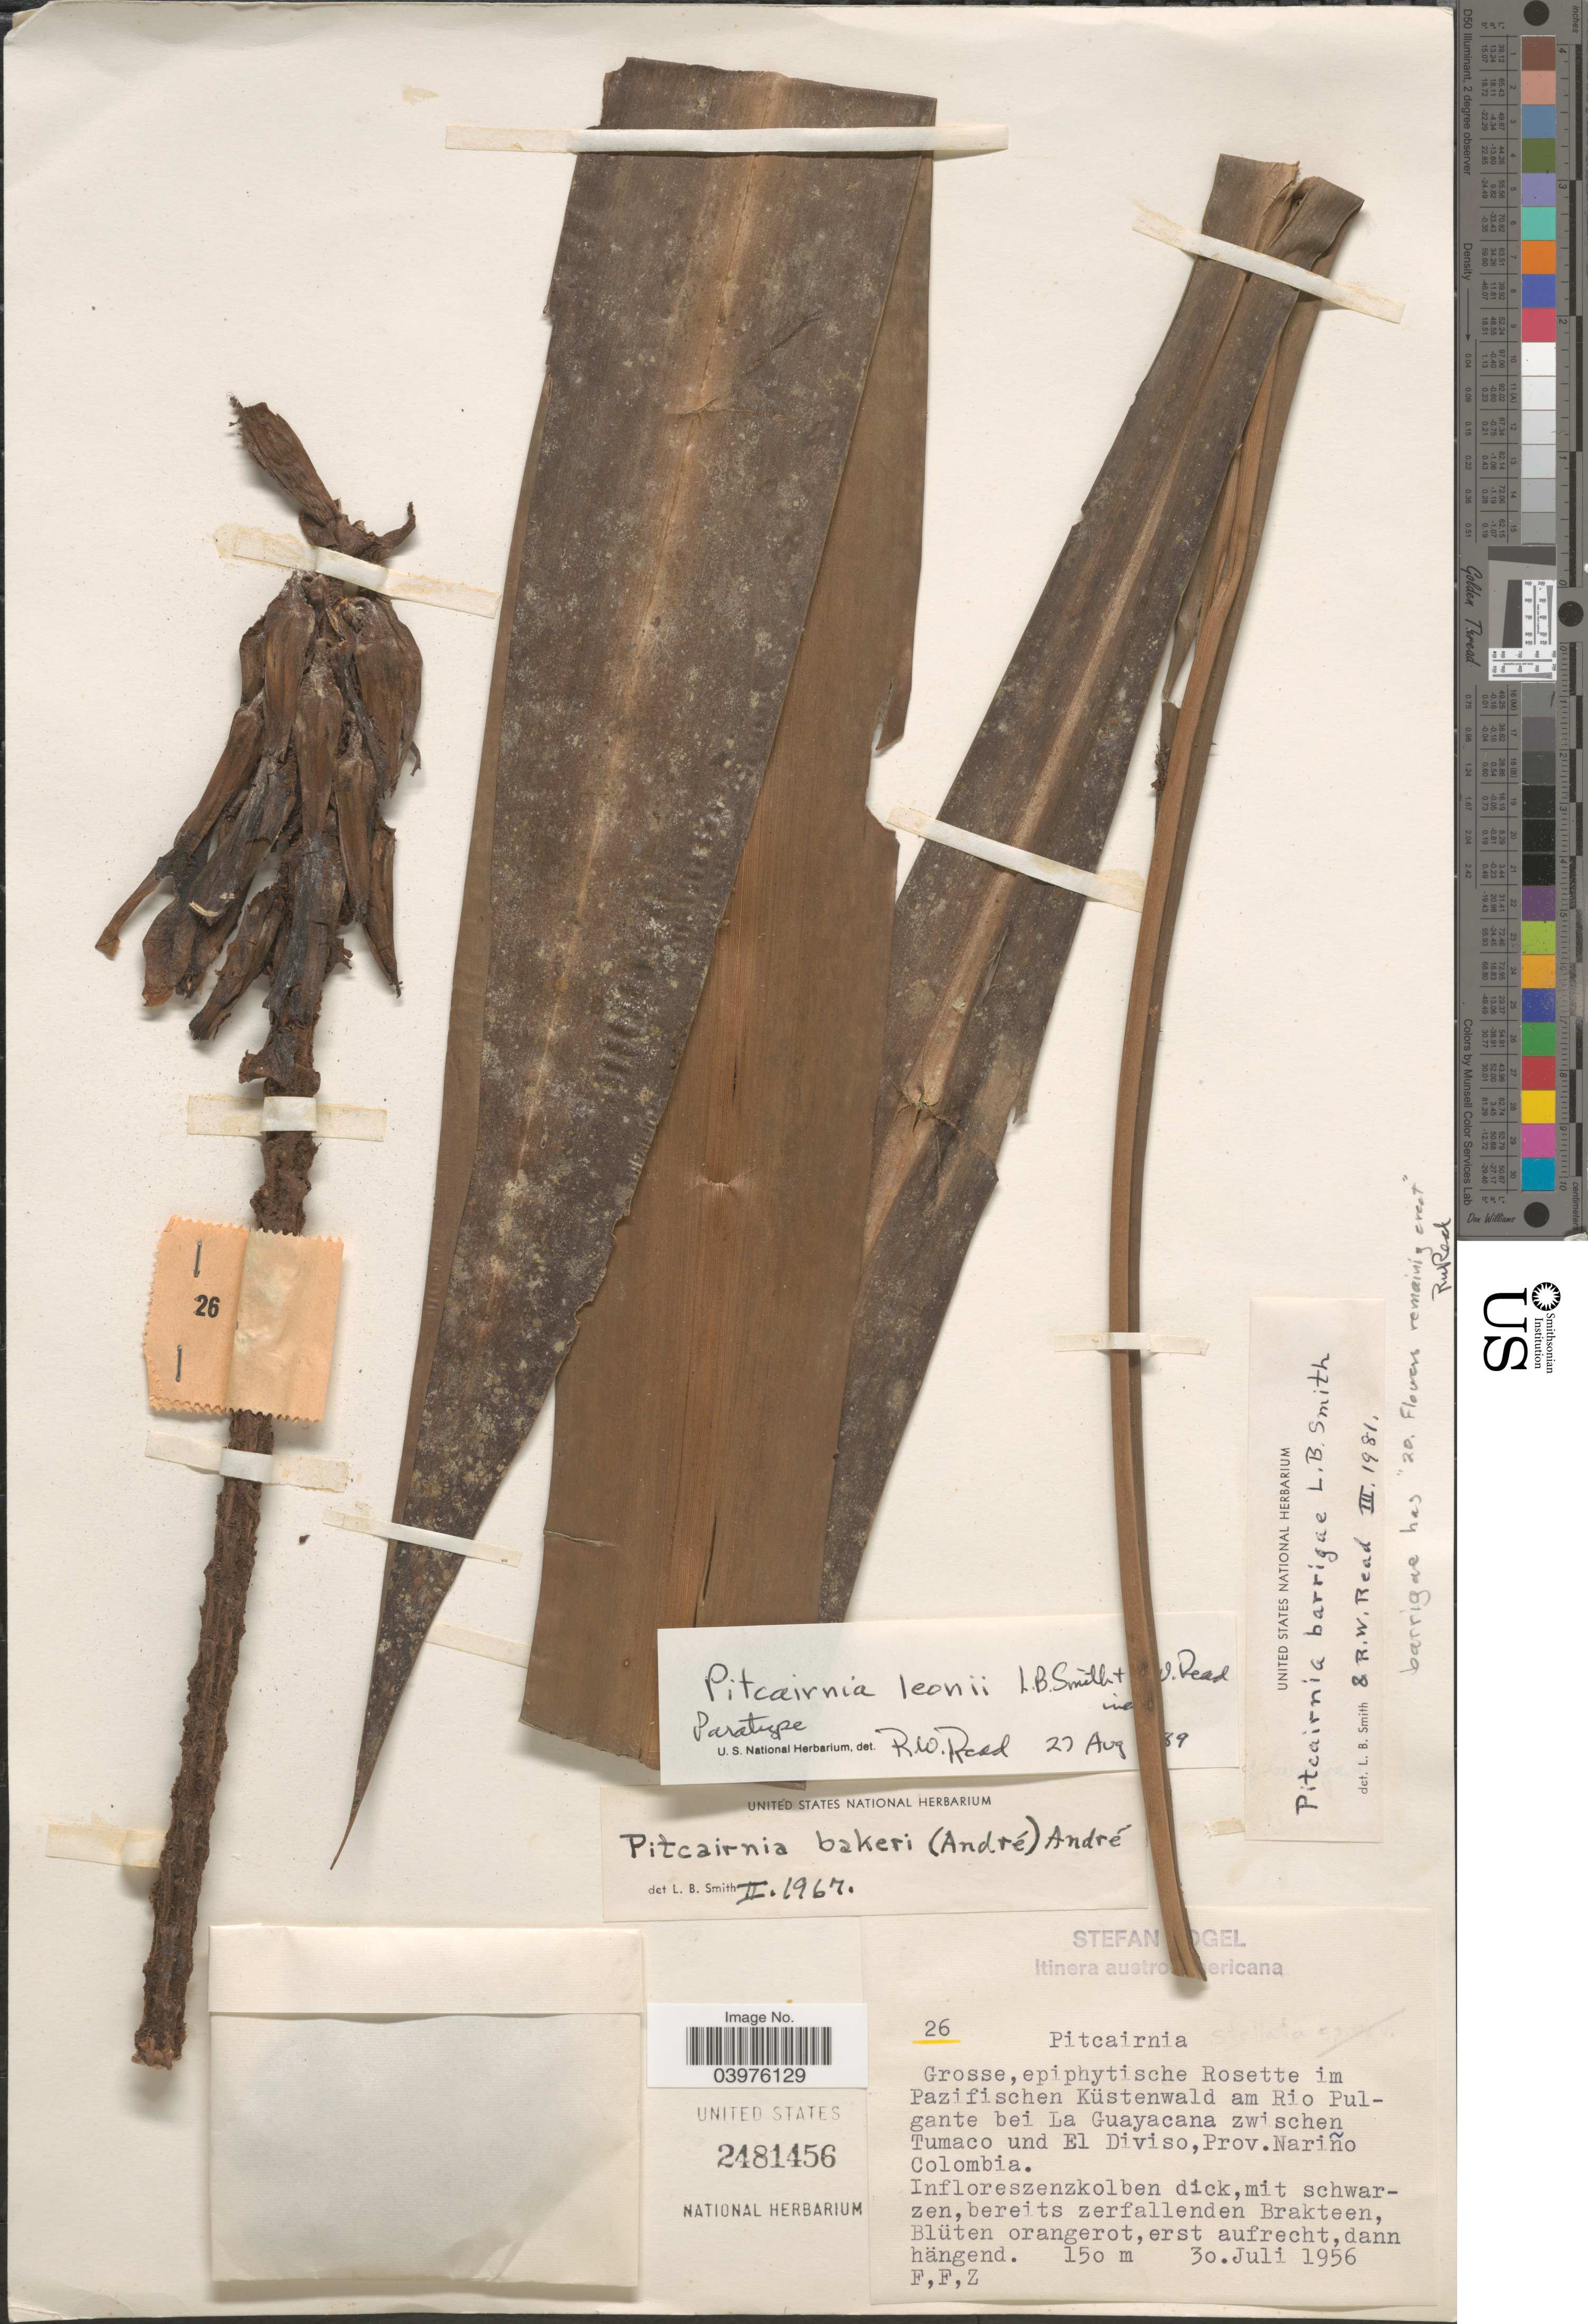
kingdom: Plantae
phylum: Tracheophyta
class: Liliopsida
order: Poales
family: Bromeliaceae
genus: Pitcairnia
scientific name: Pitcairnia leonii L.B. Sm. & R.W. Read, ined.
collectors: S. Vogel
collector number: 26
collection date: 1956-07-30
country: Colombia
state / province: Nariño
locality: Itinera austroamericana. Im Pazifischen Küstenwald am Rio Pulgante bei La Guayacana zwischen Tumaco und El Diviso.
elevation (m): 150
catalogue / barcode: US 2481456